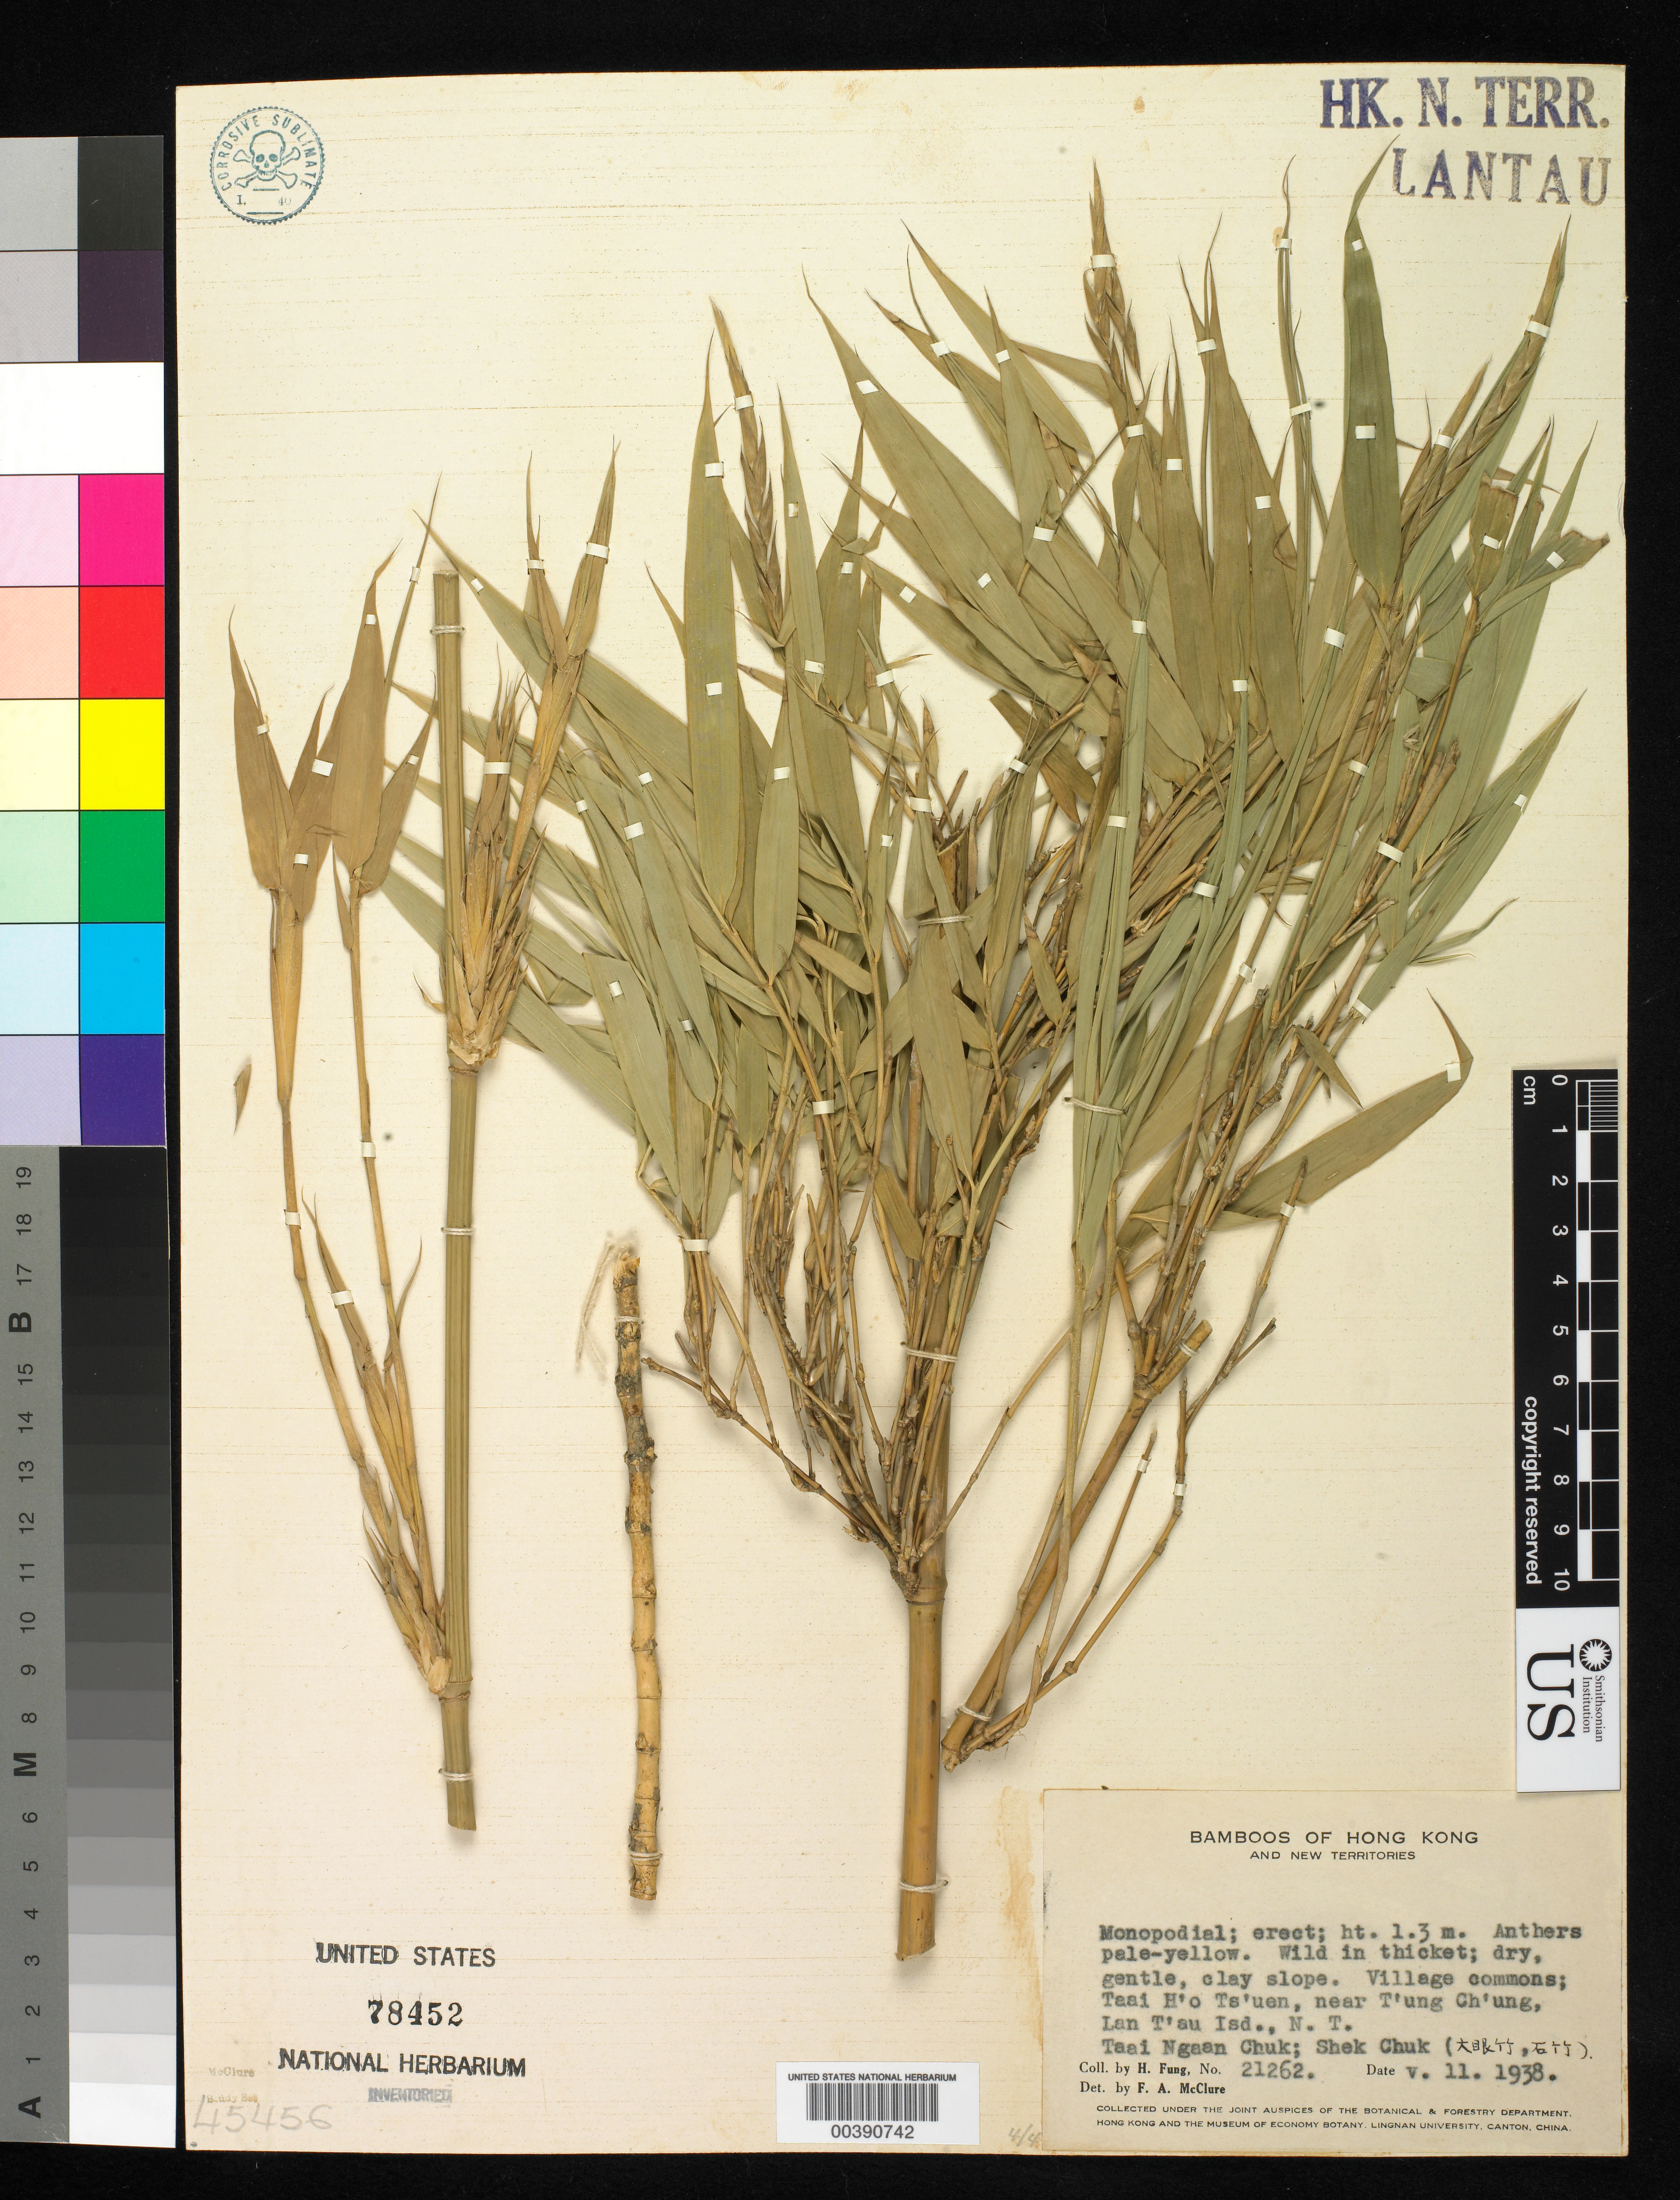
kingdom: Plantae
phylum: Tracheophyta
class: Liliopsida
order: Poales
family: Poaceae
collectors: H. L. Fung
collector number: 21262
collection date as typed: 11 May 1938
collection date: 1938-05-11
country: China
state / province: Hong Kong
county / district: New Territories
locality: Lan t'au isd, t'ung ch'ung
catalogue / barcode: US 78452